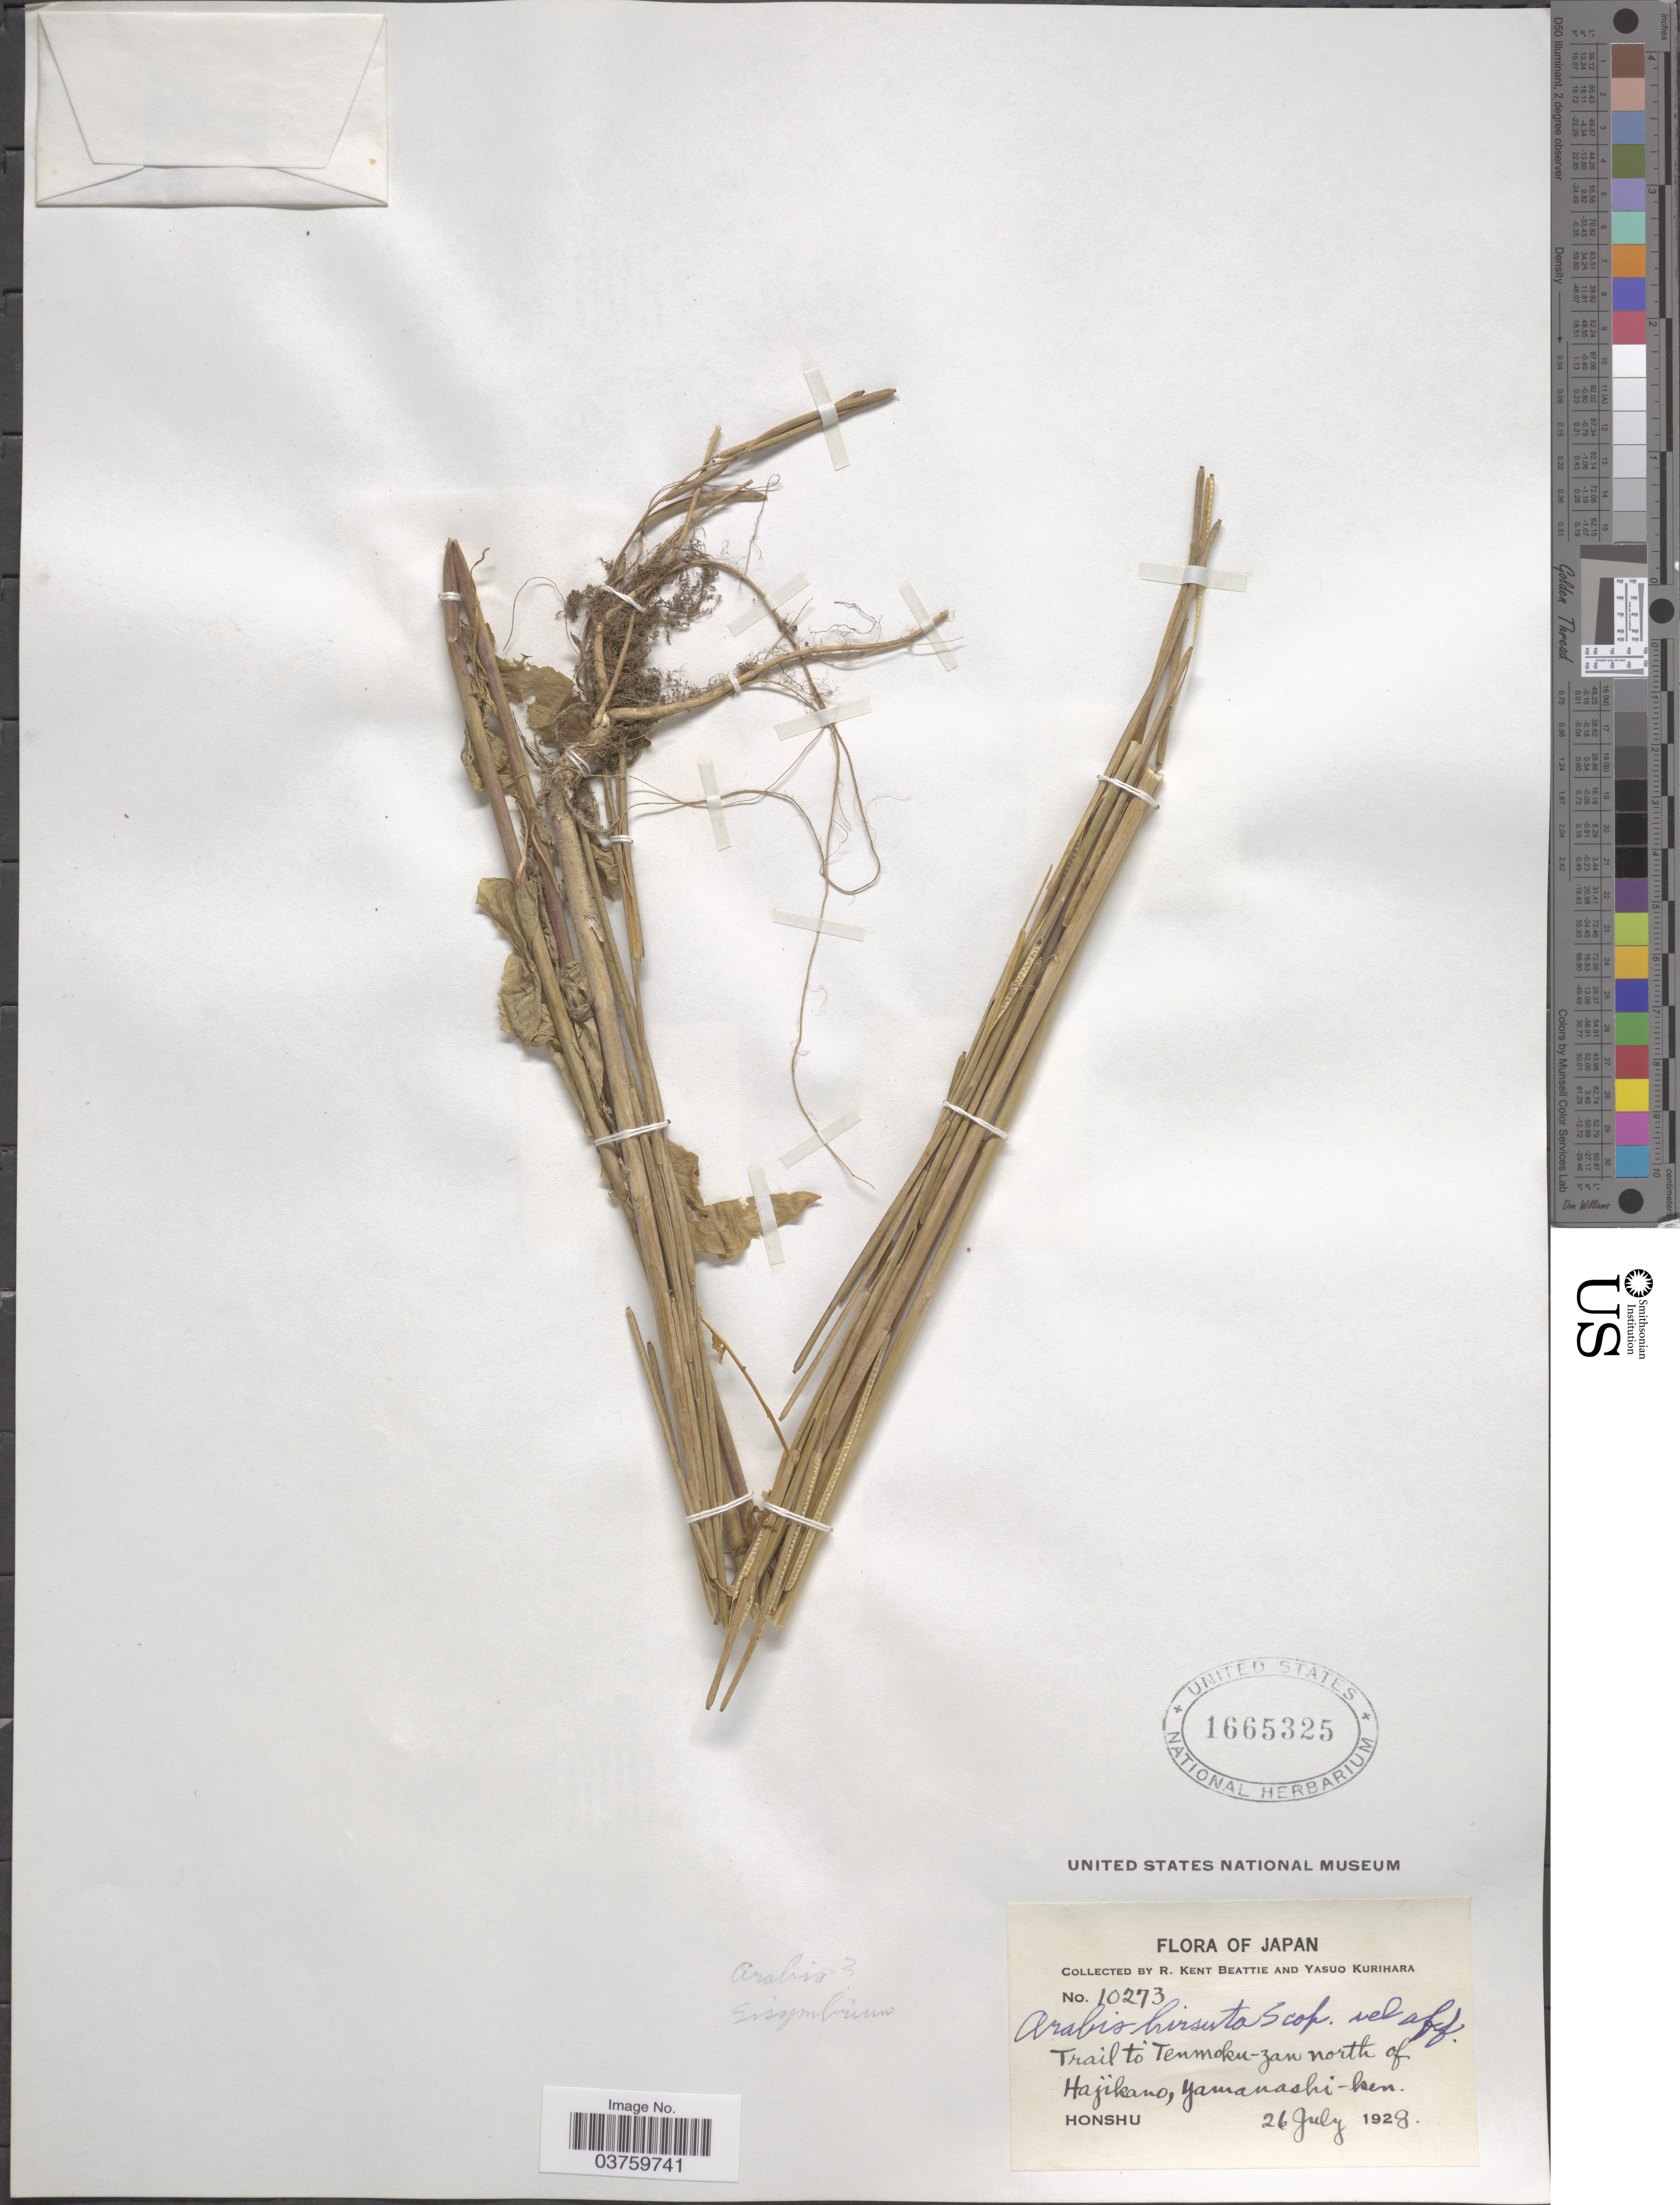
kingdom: Plantae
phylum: Tracheophyta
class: Magnoliopsida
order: Brassicales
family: Brassicaceae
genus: Arabis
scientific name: Arabis hirsuta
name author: (L.) Scop.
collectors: R. K. Beattie & Y. Kurihara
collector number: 10273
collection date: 1928-07-26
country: Japan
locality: Trail to Tenmoku-zan north of Hajikano, Yamanashi-ken. Honshu.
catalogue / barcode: US 1665325